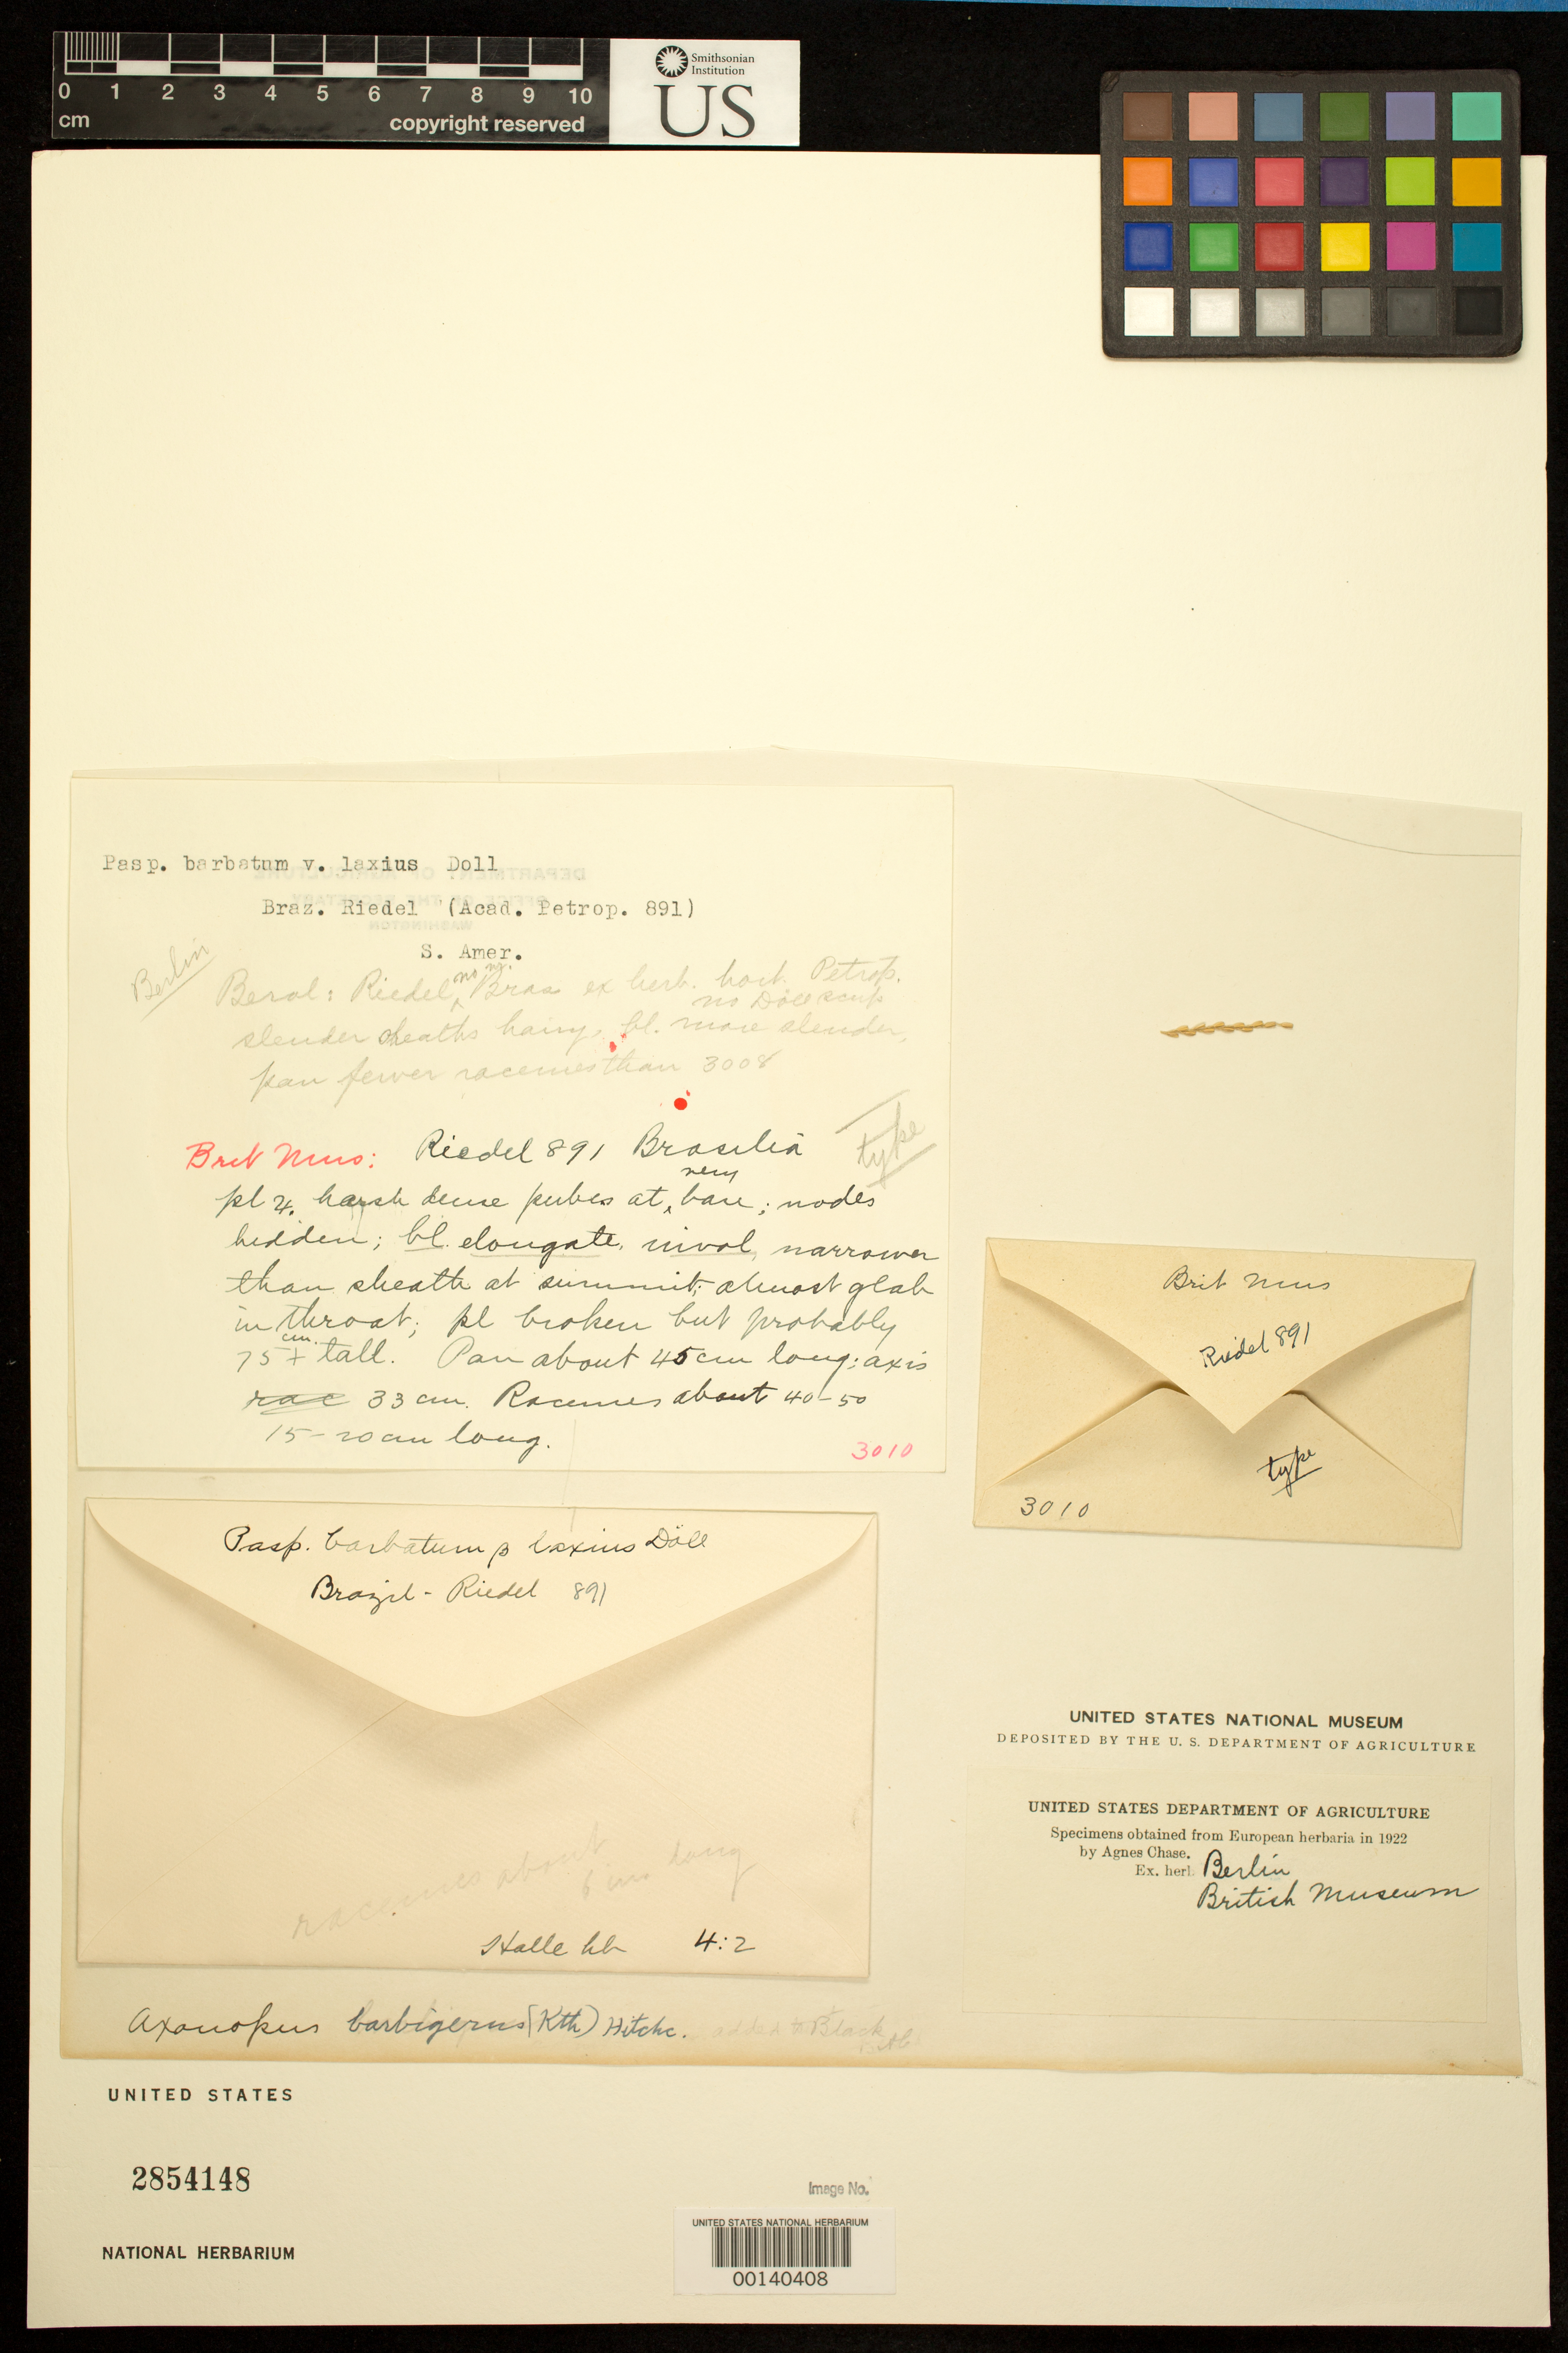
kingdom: Plantae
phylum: Tracheophyta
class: Liliopsida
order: Poales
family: Poaceae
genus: Paspalum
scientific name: Paspalum barbatum var. laxius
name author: Döll in Mart.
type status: Type Collection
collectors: L. Riedel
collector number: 891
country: Brazil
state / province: Minas Gerais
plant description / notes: Fragmentary material of type specimens ex herb. Halle, ex herb. British Museum.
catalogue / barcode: US 2854148